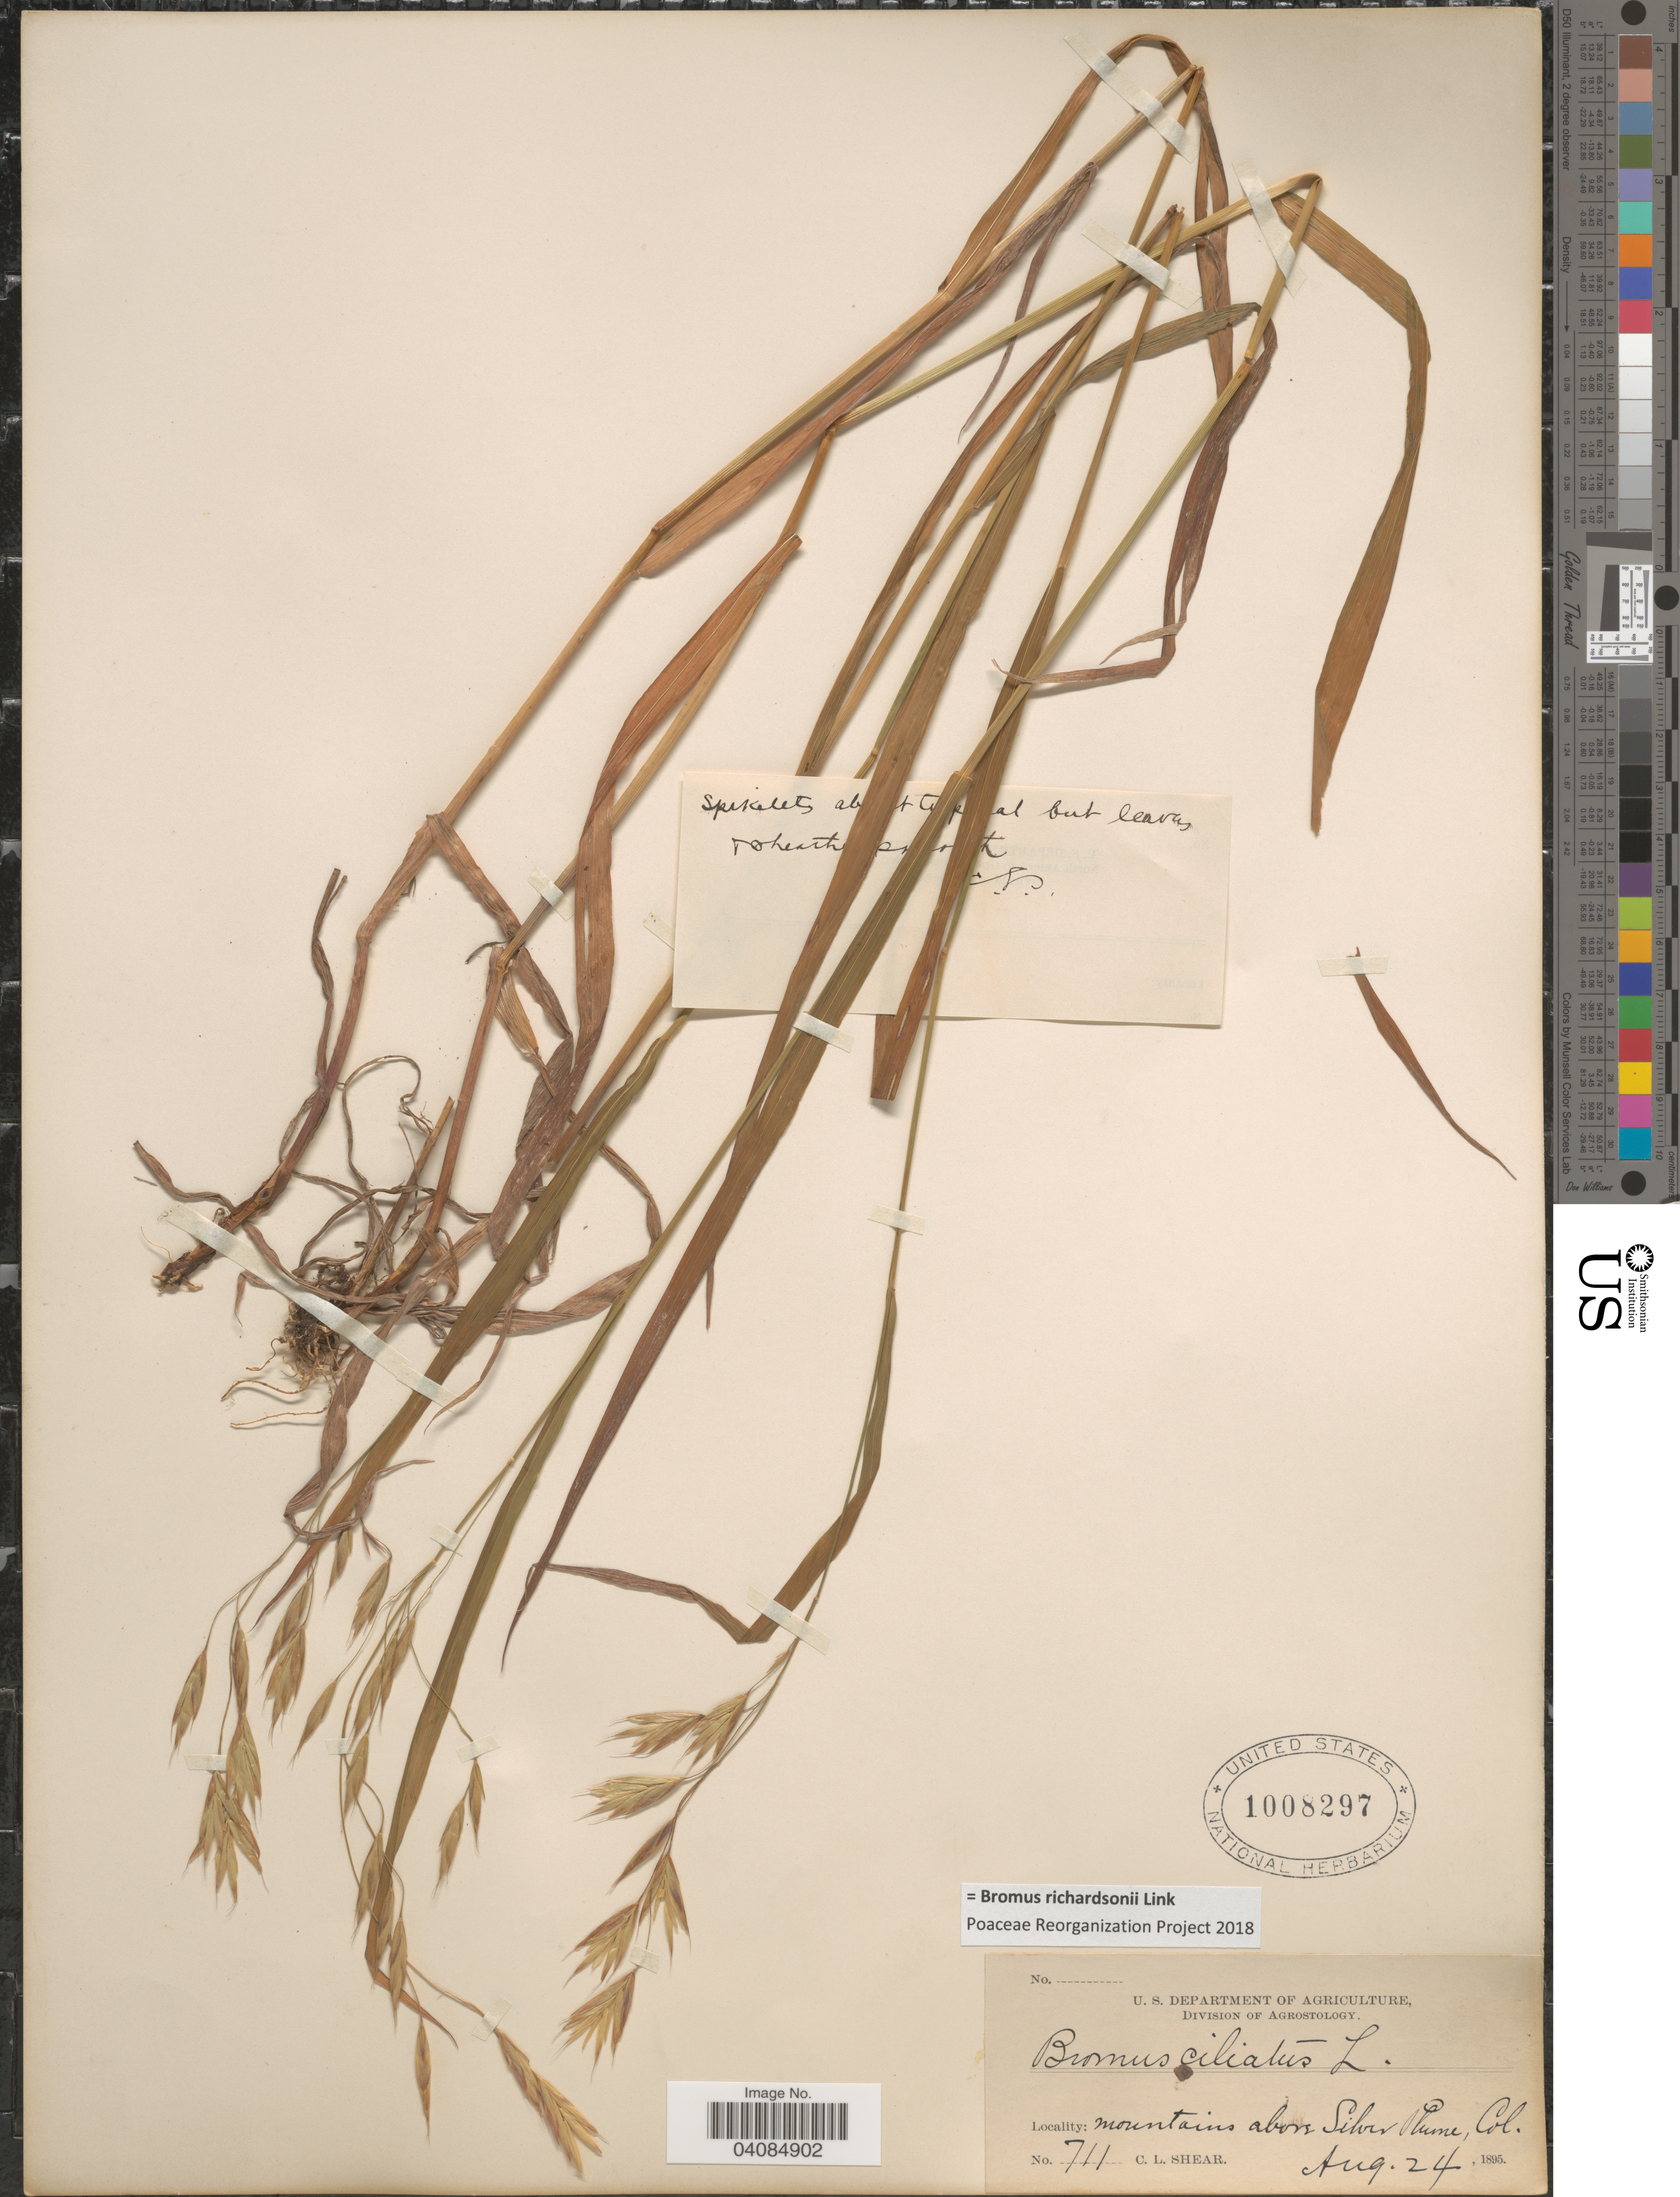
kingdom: Plantae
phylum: Tracheophyta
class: Liliopsida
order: Poales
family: Poaceae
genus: Bromus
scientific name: Bromus racemosus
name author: L.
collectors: C. L. Shear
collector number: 711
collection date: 1895-08-24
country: United States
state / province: Colorado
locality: Mountains above Silver Plume.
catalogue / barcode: US 1008297